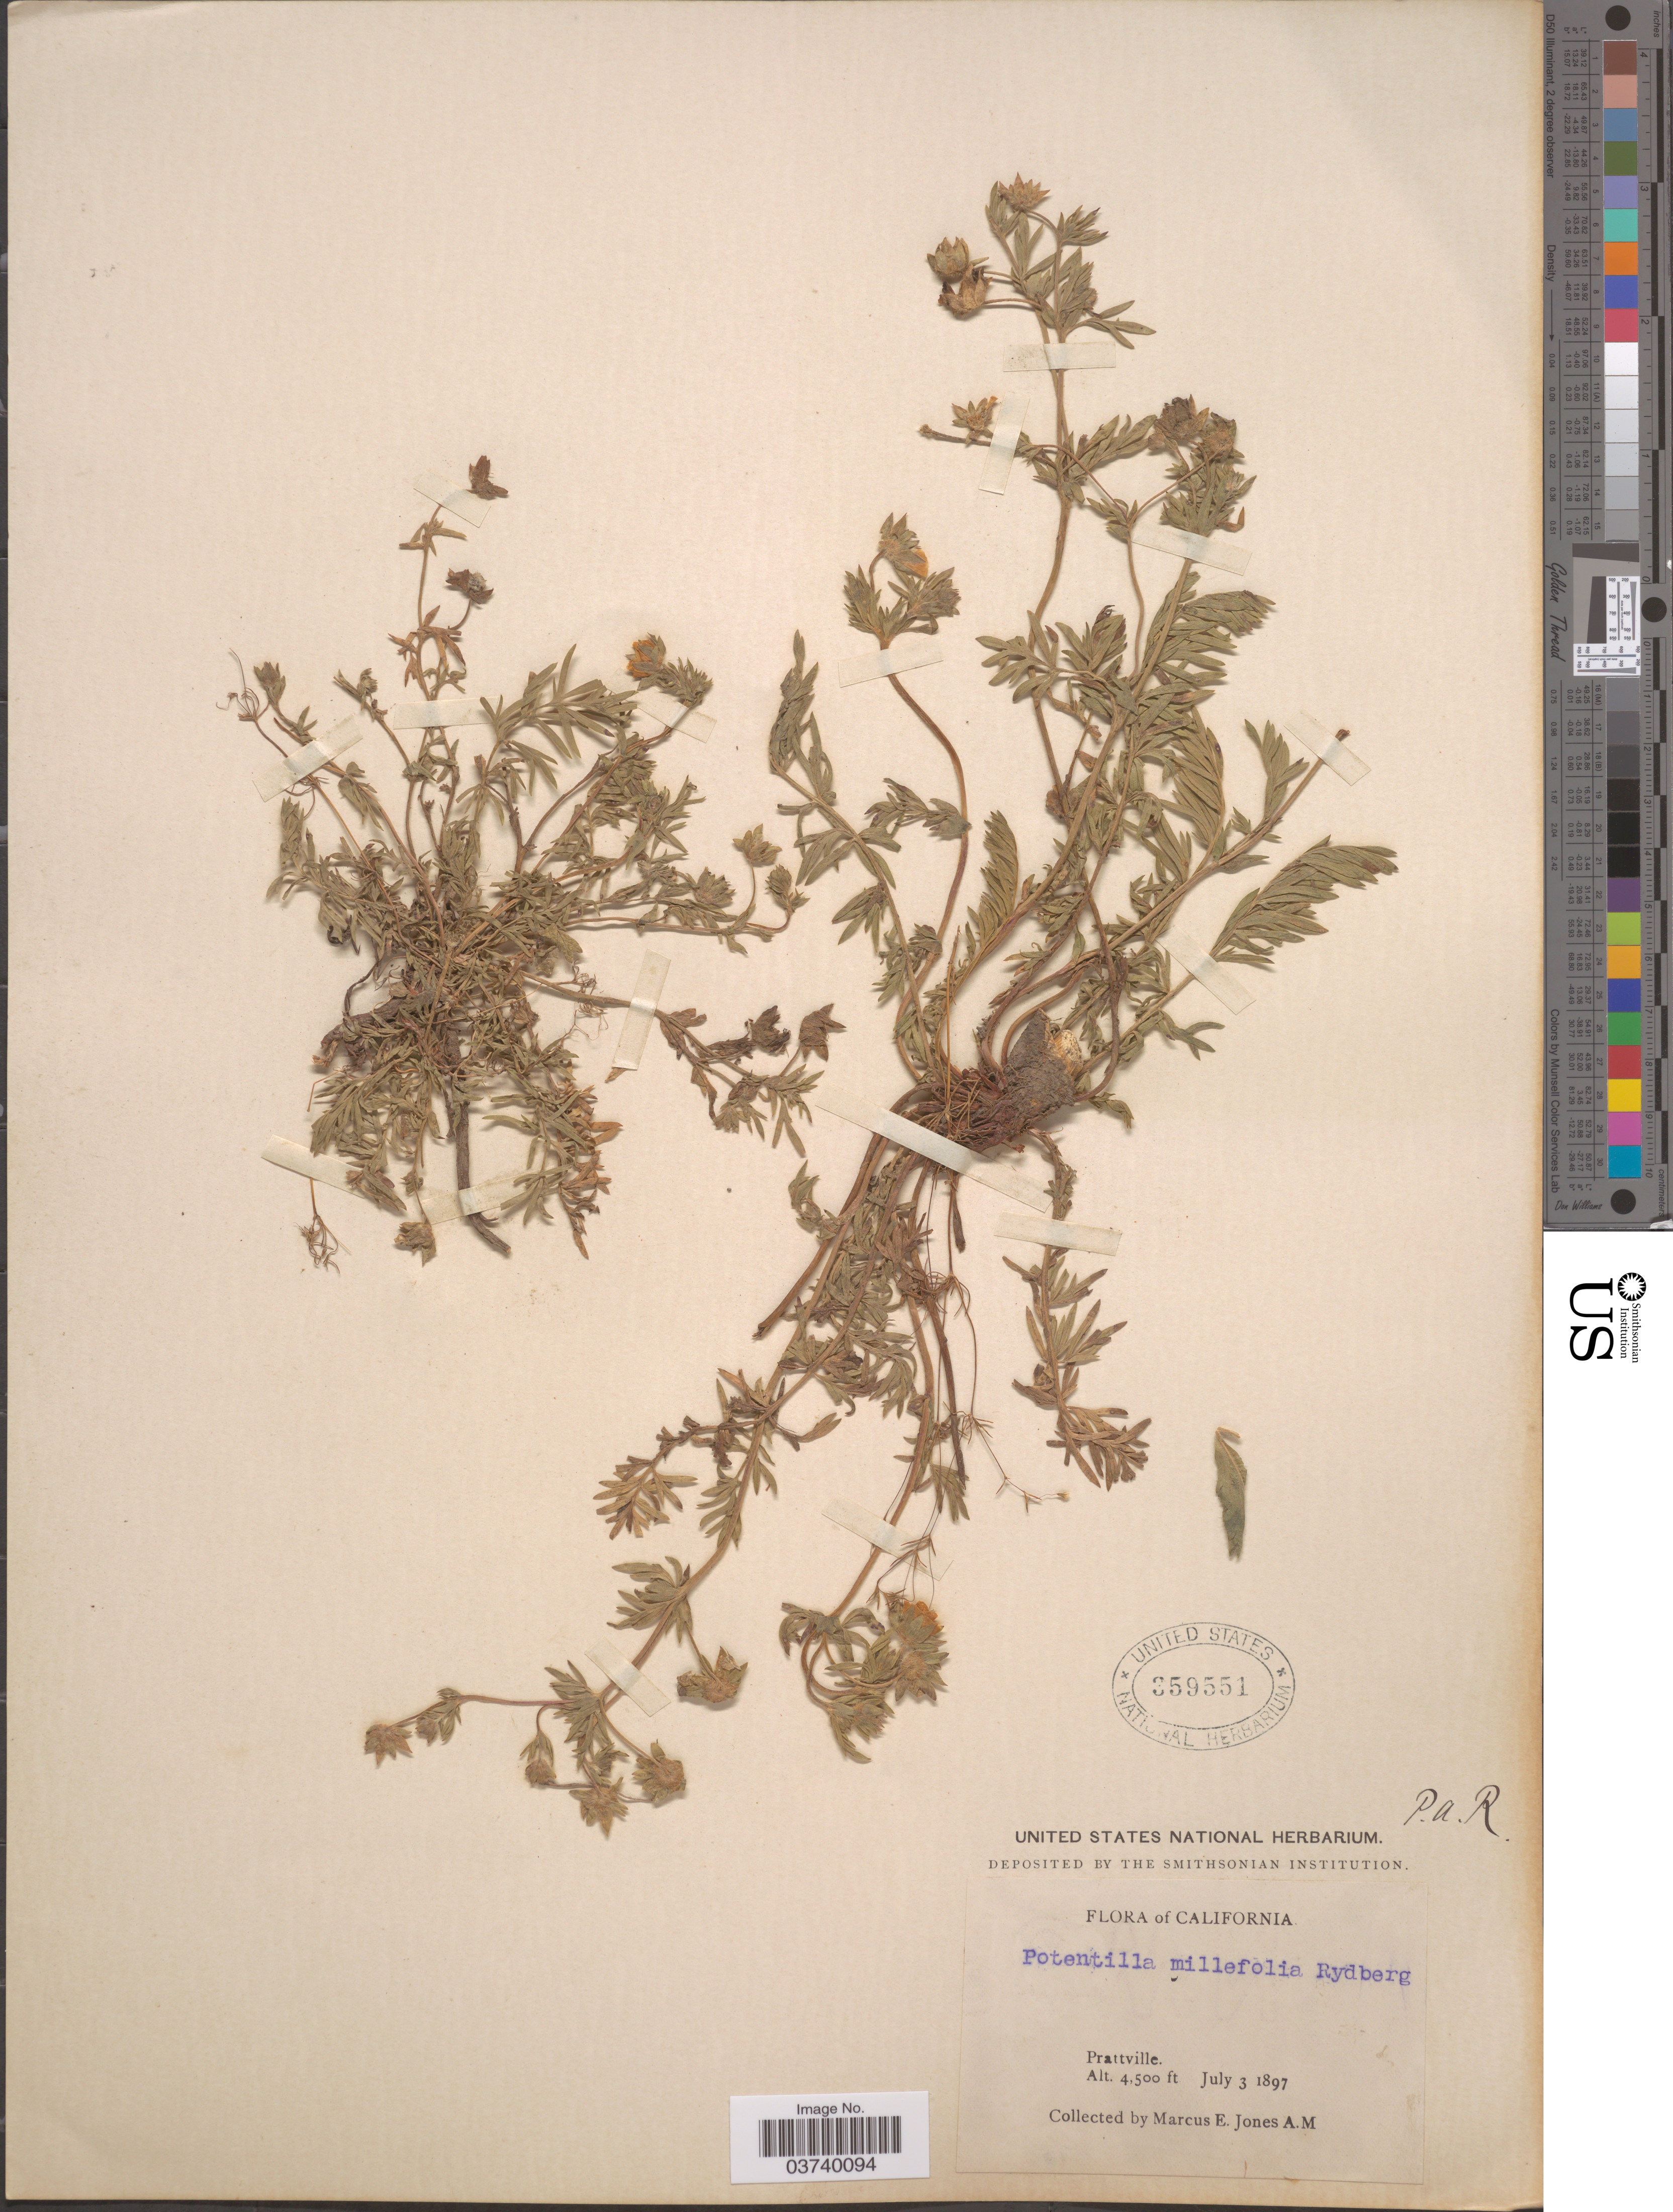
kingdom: Plantae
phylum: Tracheophyta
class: Magnoliopsida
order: Rosales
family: Rosaceae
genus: Potentilla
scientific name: Potentilla millefolia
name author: Rydb.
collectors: M. E. Jones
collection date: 1897-07-03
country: United States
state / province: California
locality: Prattville.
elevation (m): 1372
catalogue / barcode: US 359551